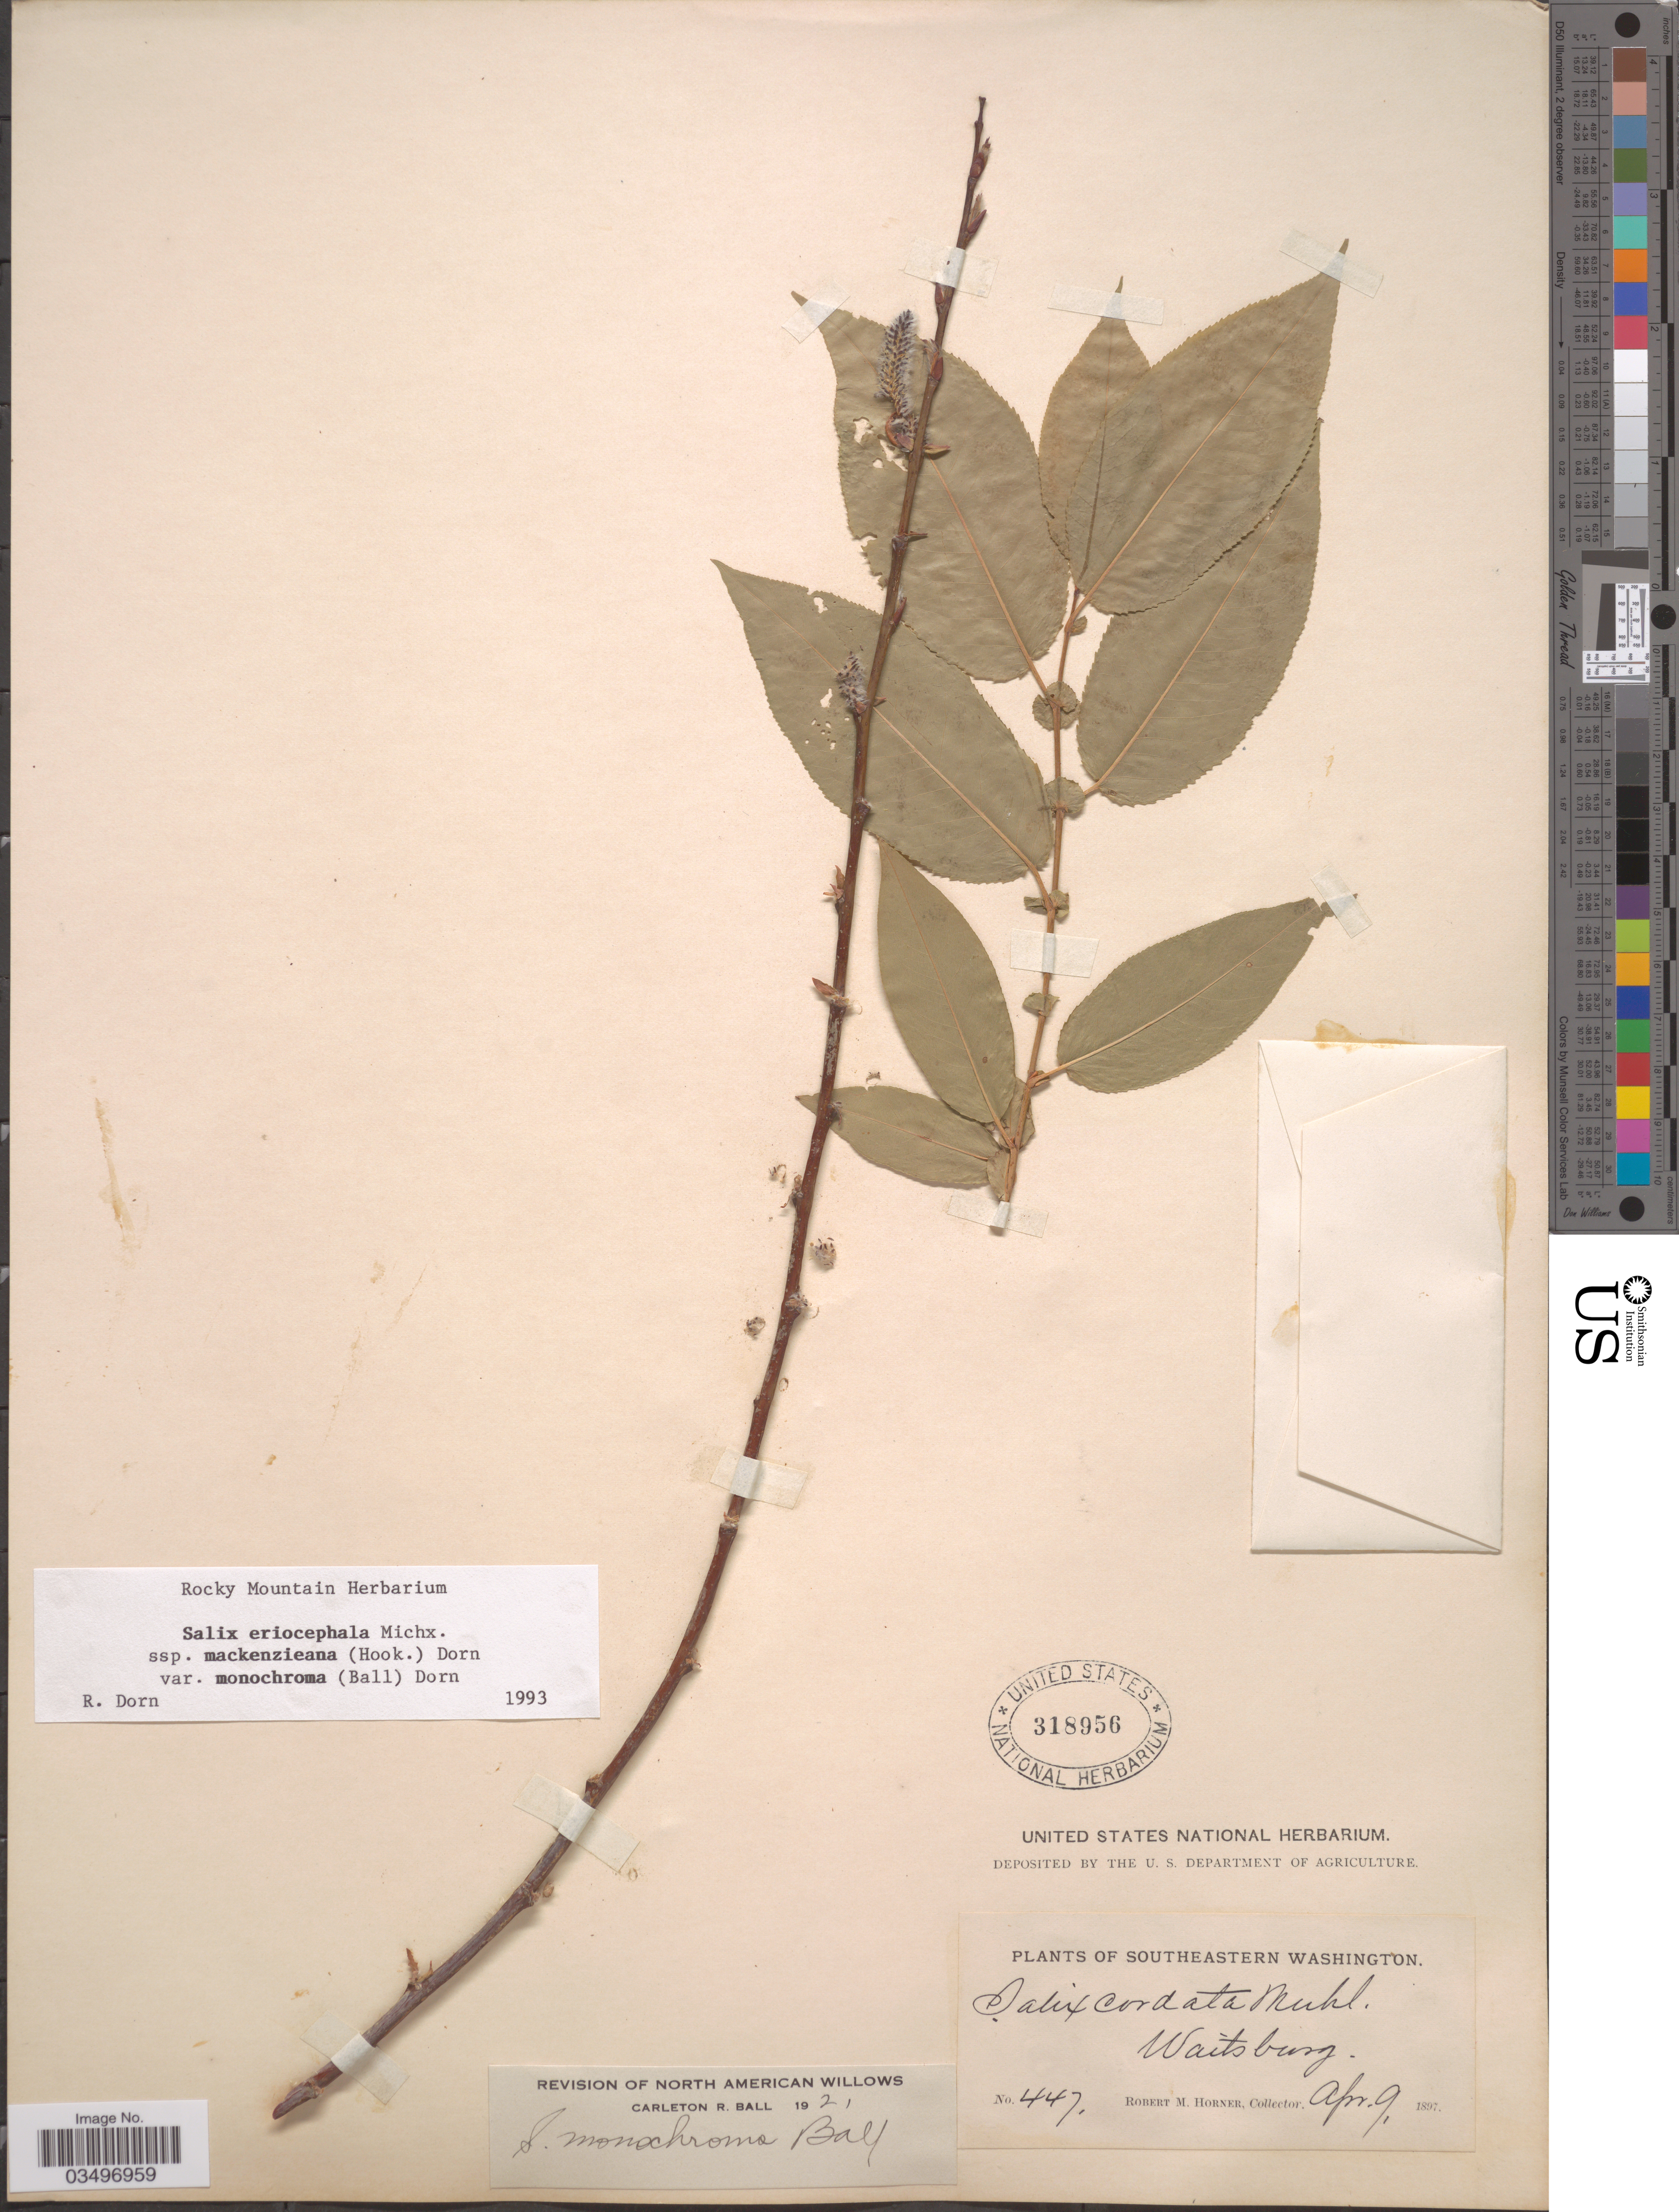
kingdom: Plantae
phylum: Tracheophyta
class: Magnoliopsida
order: Malpighiales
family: Salicaceae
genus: Salix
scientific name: Salix eriocephala var. monochroma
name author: (C.R. Ball) Dorn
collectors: R. Horner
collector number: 447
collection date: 1897-04-09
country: United States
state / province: Washington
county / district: Walla Walla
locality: Southeastern Washington. Waitsburg.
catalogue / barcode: US 318956